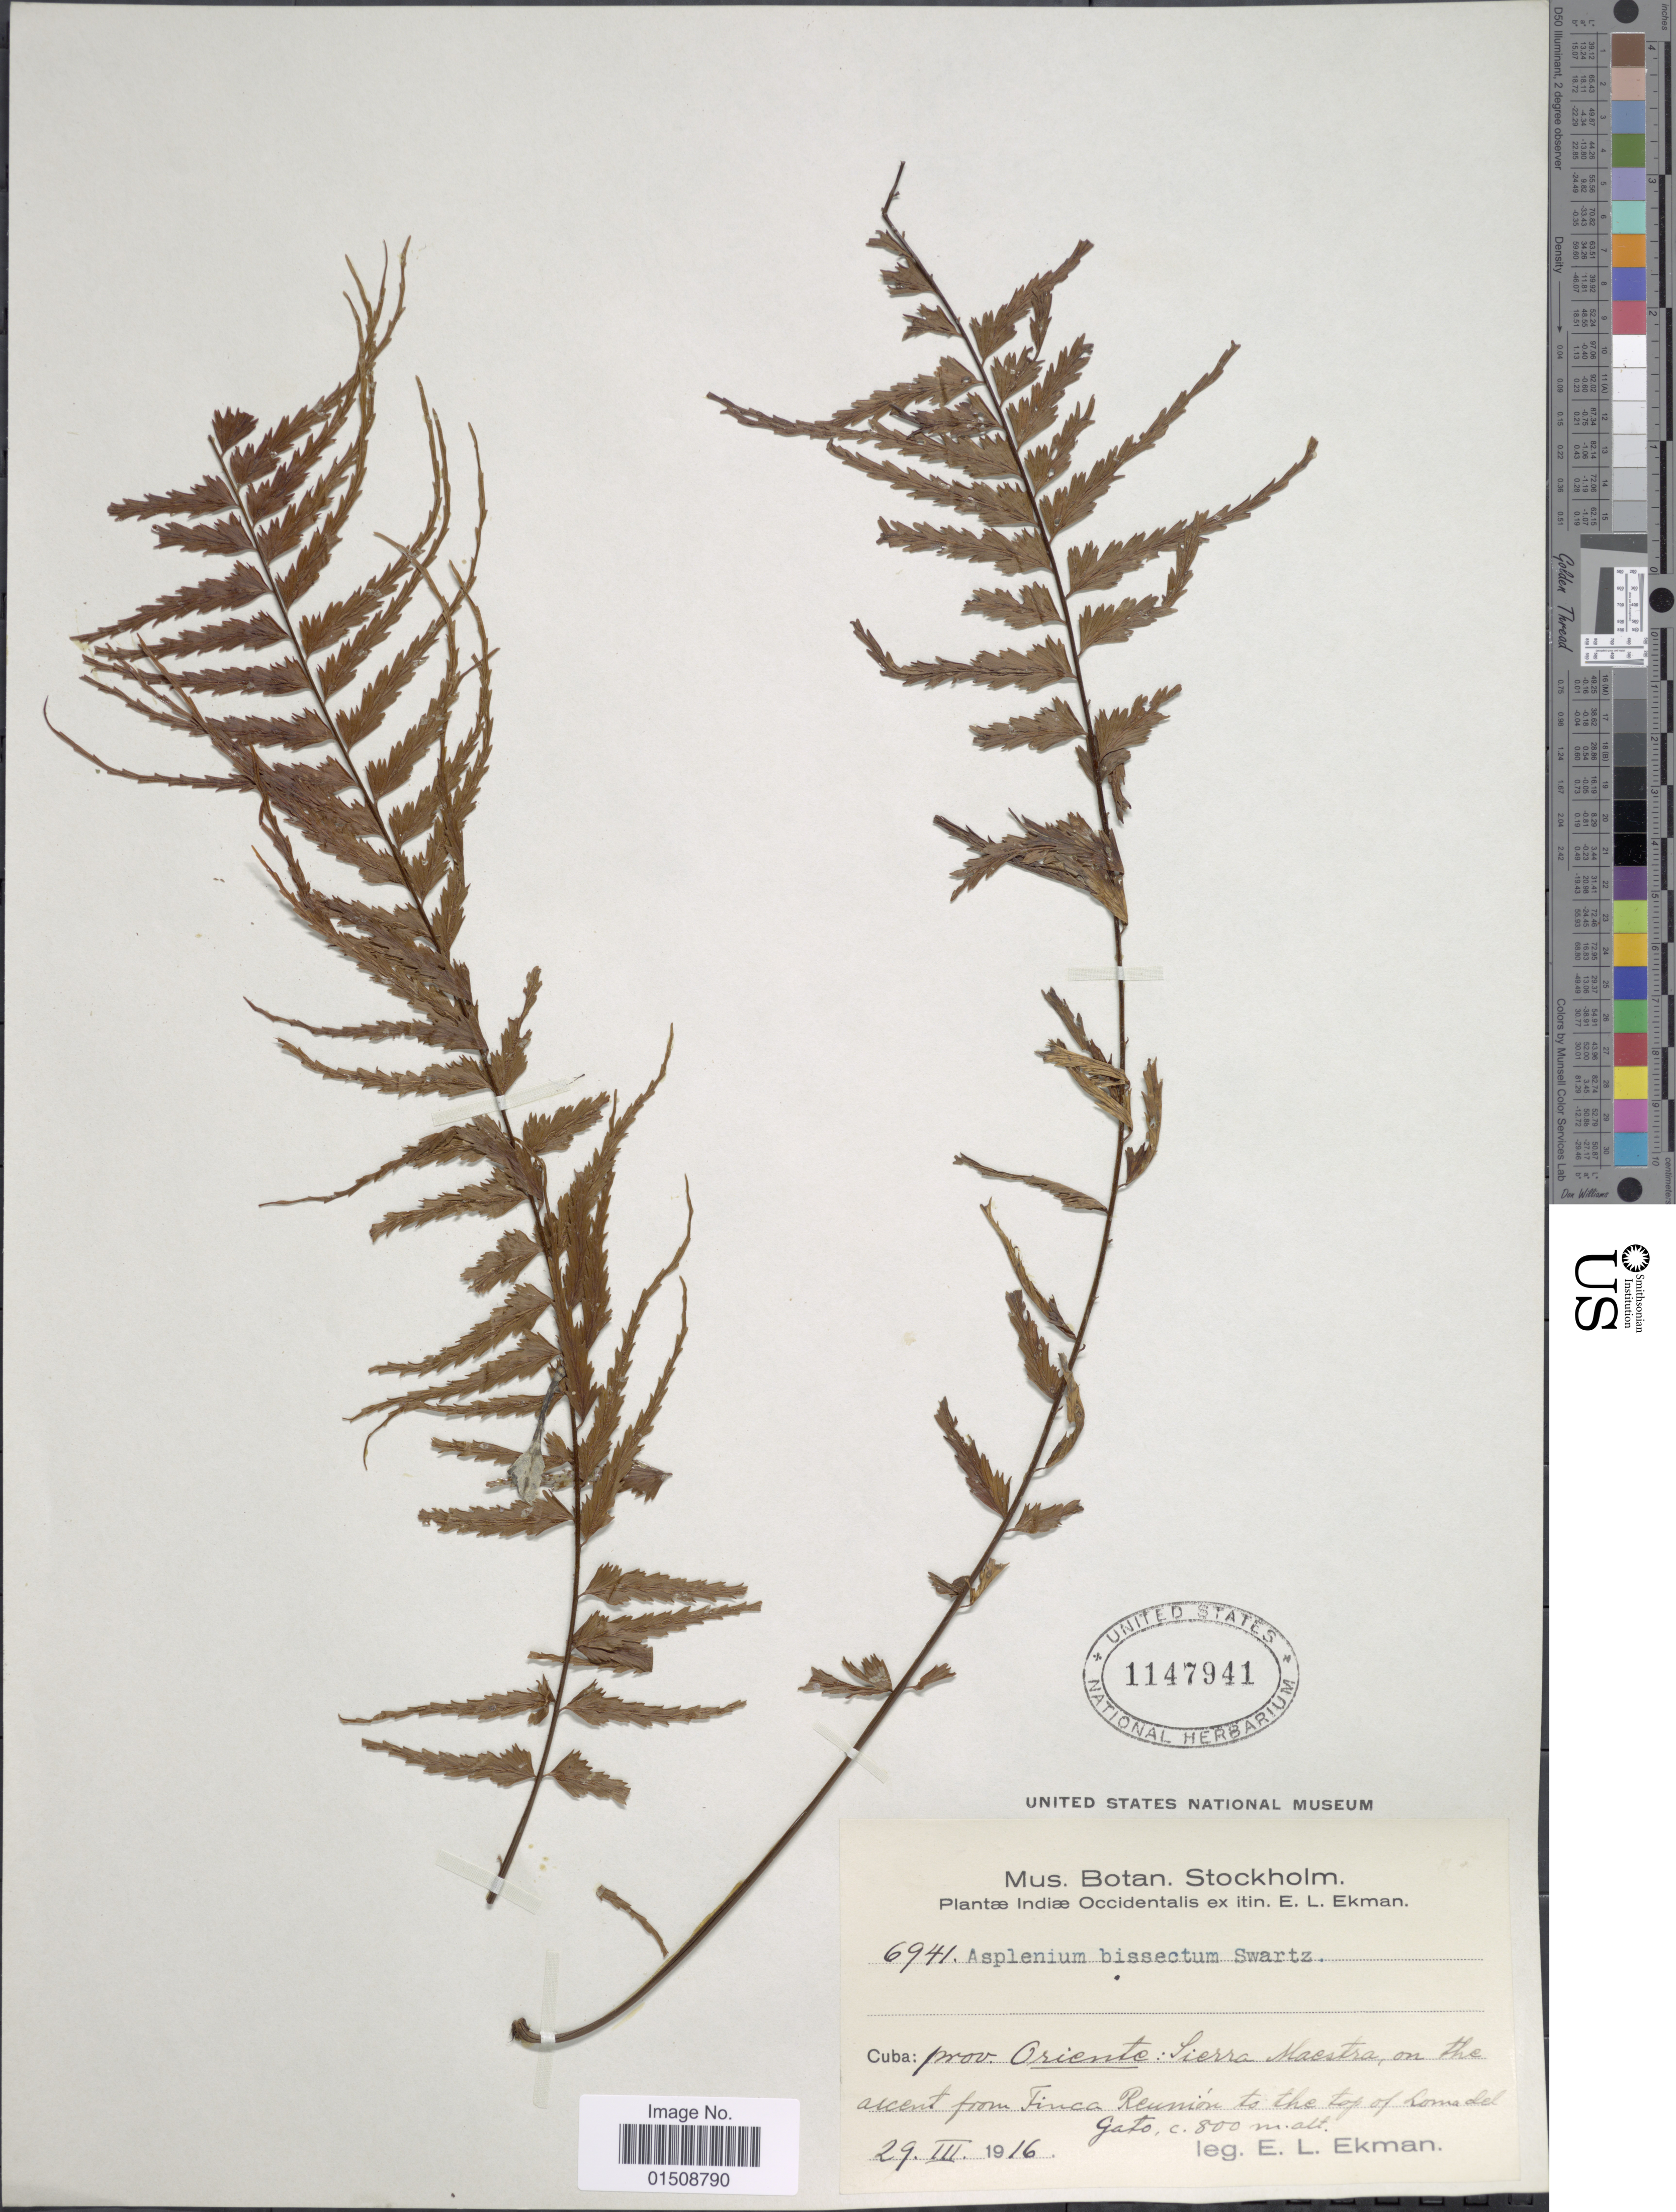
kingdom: Plantae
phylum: Tracheophyta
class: Polypodiopsida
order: Polypodiales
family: Aspleniaceae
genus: Asplenium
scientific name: Asplenium dissectum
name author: Sw.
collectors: E. L. Ekman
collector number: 6941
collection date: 1916-03-29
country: Cuba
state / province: Oriente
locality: Sierra Maestra, on the ascent from finca Reunión to the top of Loma del Gato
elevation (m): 800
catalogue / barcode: US 1147941